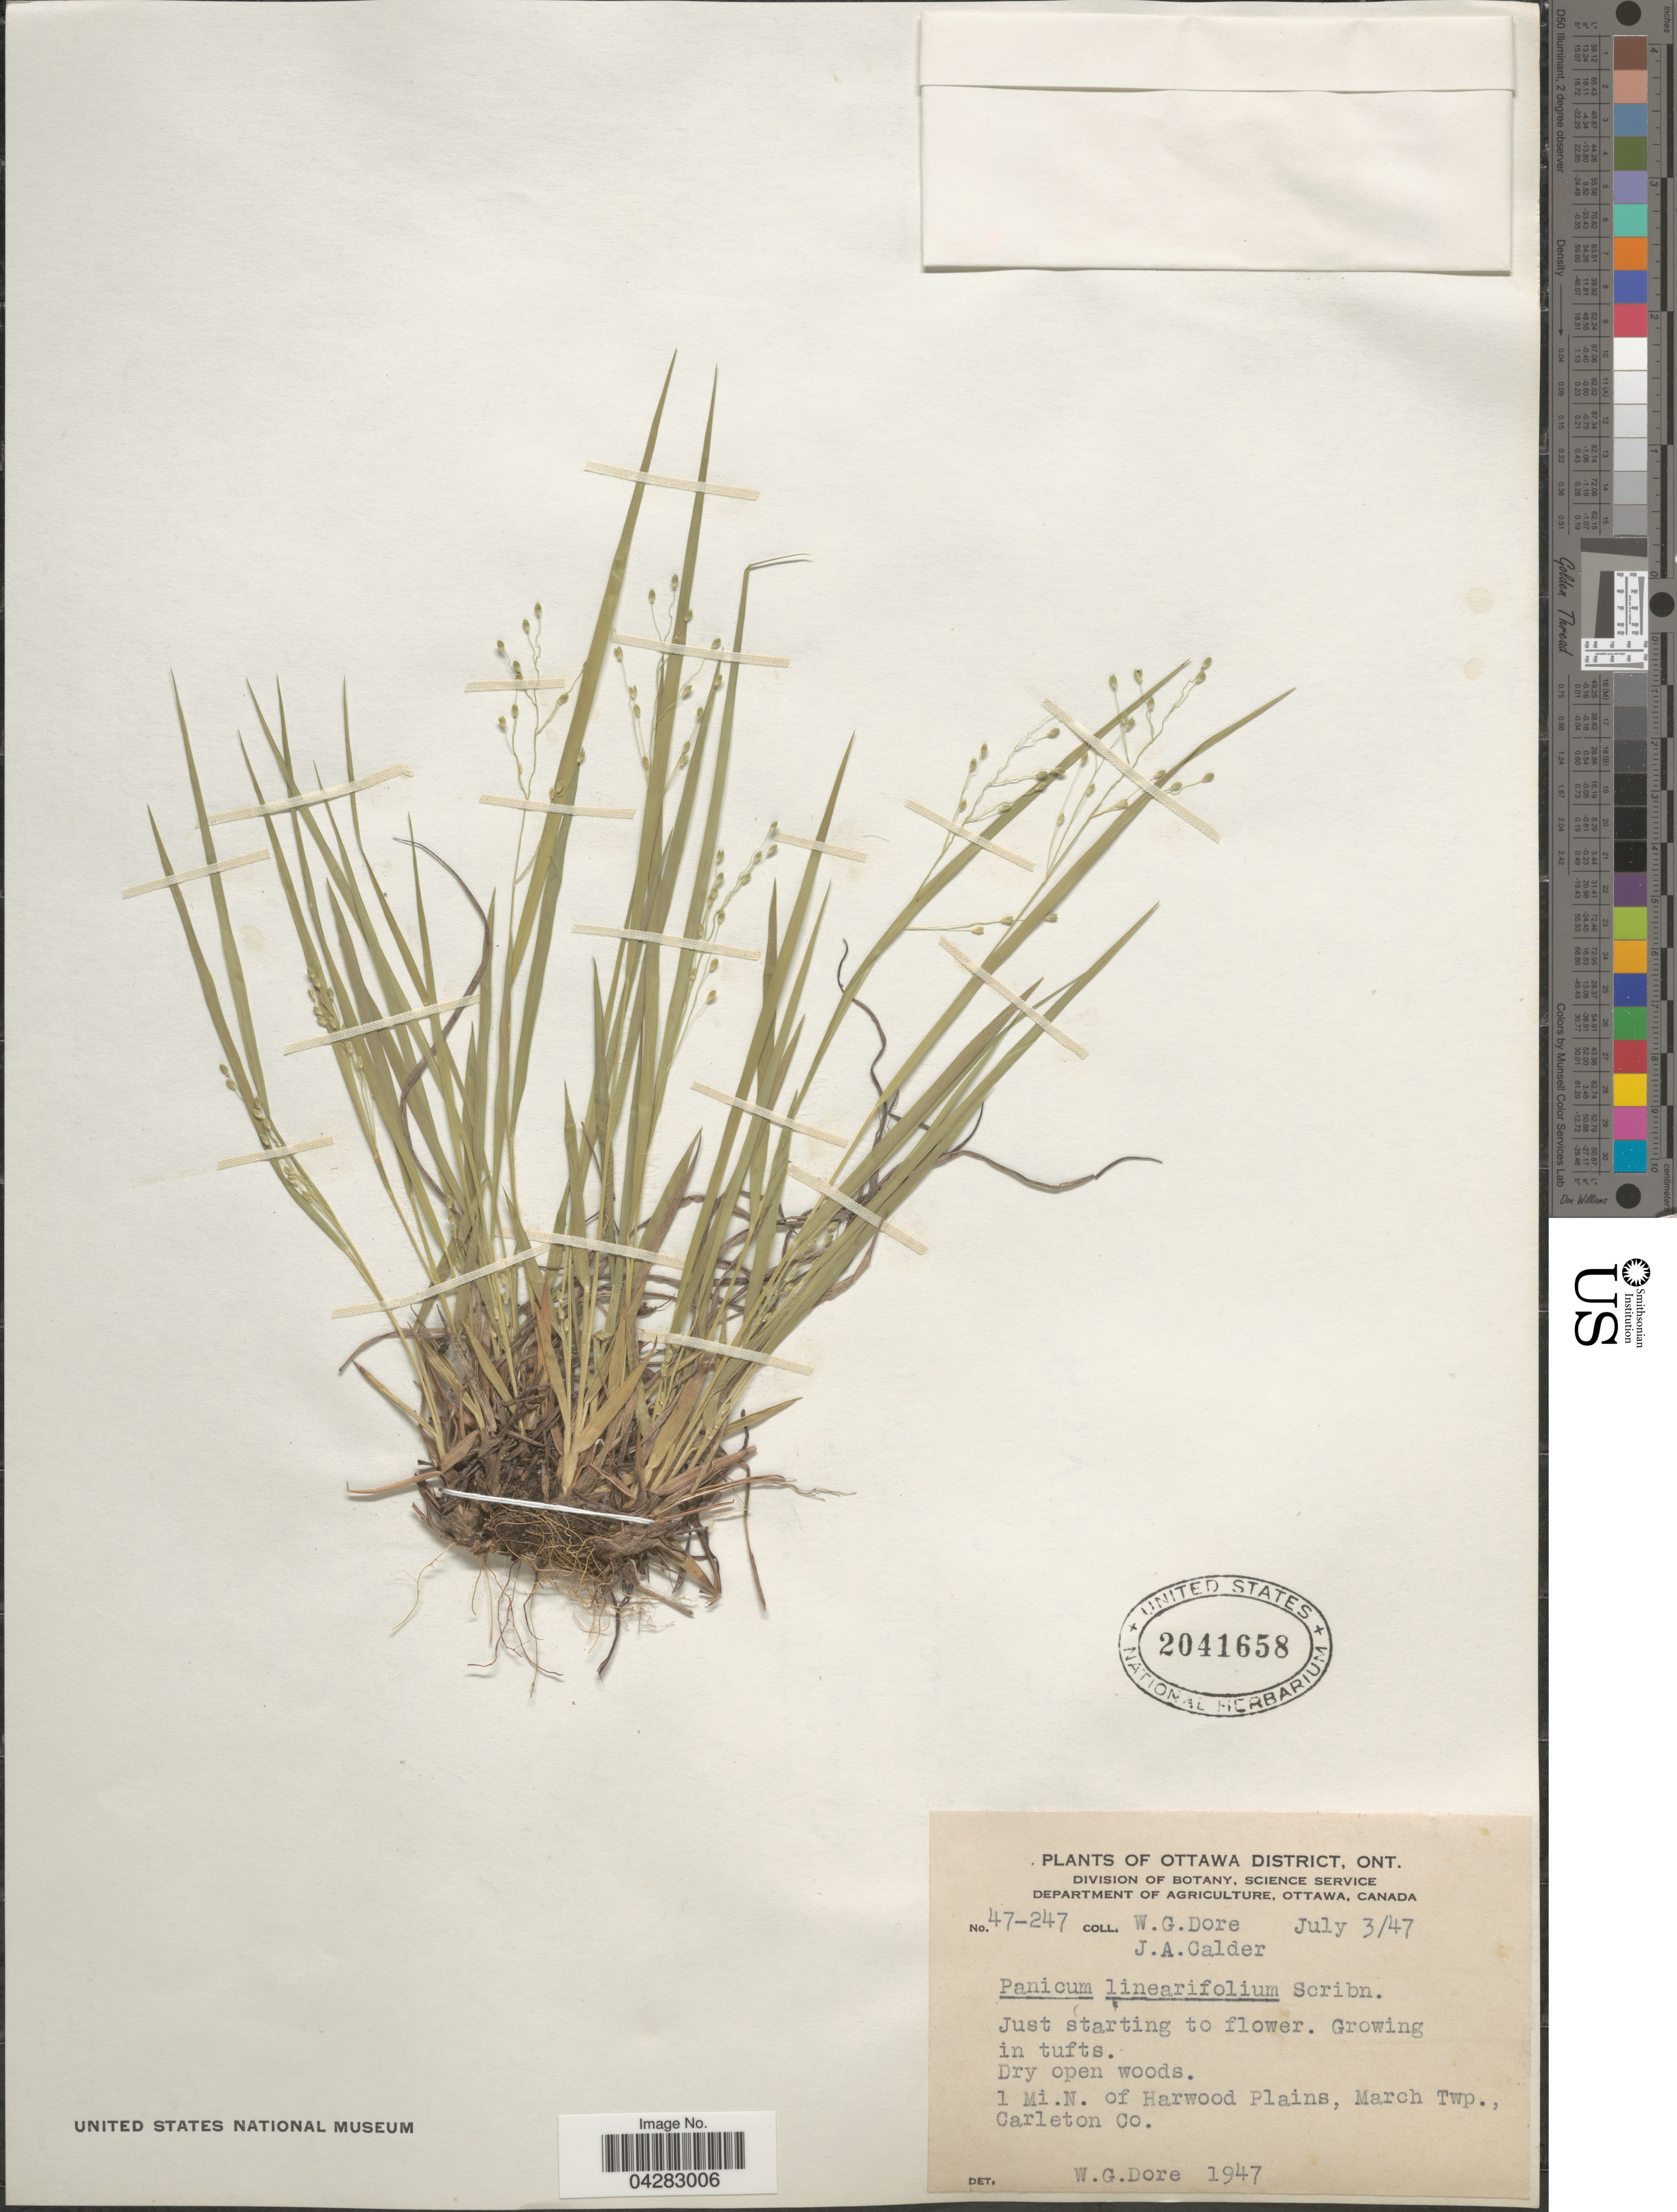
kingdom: Plantae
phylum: Tracheophyta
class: Liliopsida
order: Poales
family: Poaceae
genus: Dichanthelium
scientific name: Dichanthelium linearifolium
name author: (Scribn.) Gould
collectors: W. Dore & J. A. Calder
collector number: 47-247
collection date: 1947-07-03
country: Canada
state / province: Ontario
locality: Ottawa District. Growing in tufts. Dry open woods. 1 Mi. N. of Harwood Plains, March Twp., Carleton Co.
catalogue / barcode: US 2041658